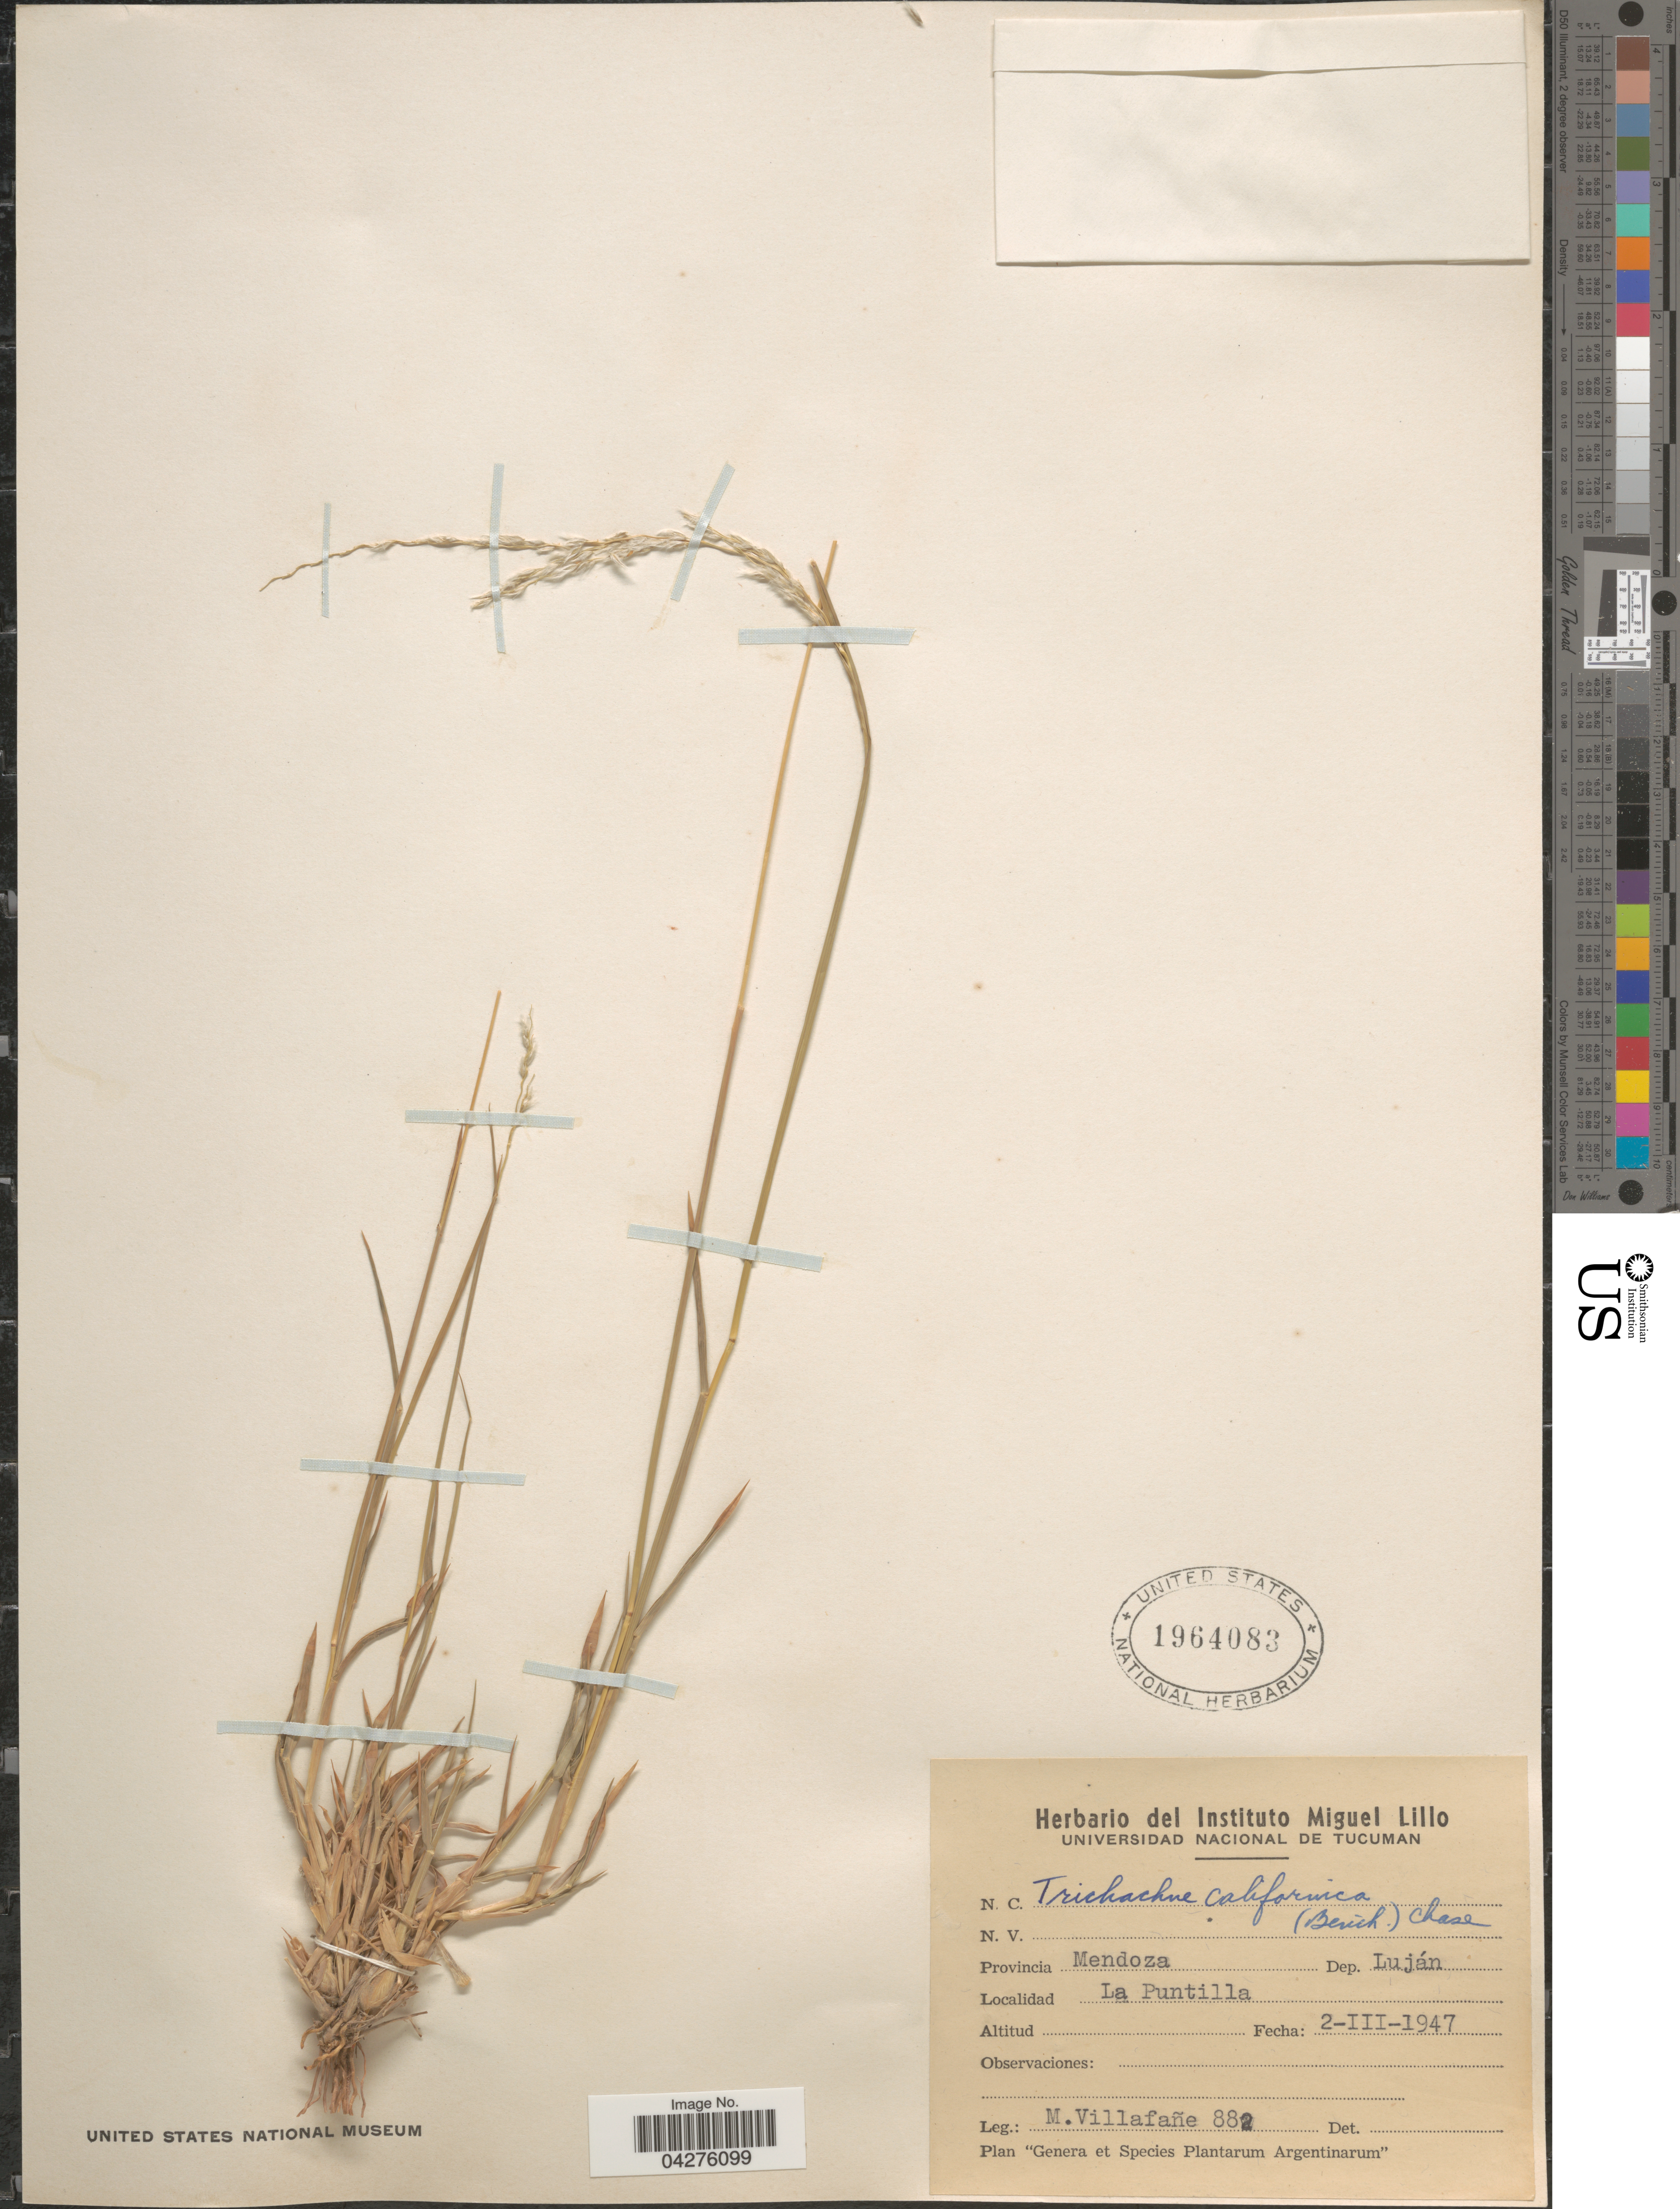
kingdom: Plantae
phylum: Tracheophyta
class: Liliopsida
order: Poales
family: Poaceae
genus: Digitaria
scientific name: Digitaria californica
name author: (Benth.) Henr.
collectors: M. Villafane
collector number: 882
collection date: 1947-03-02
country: Argentina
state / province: Mendoza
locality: Dep. Luján. La Puntilla.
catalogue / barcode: US 1964083